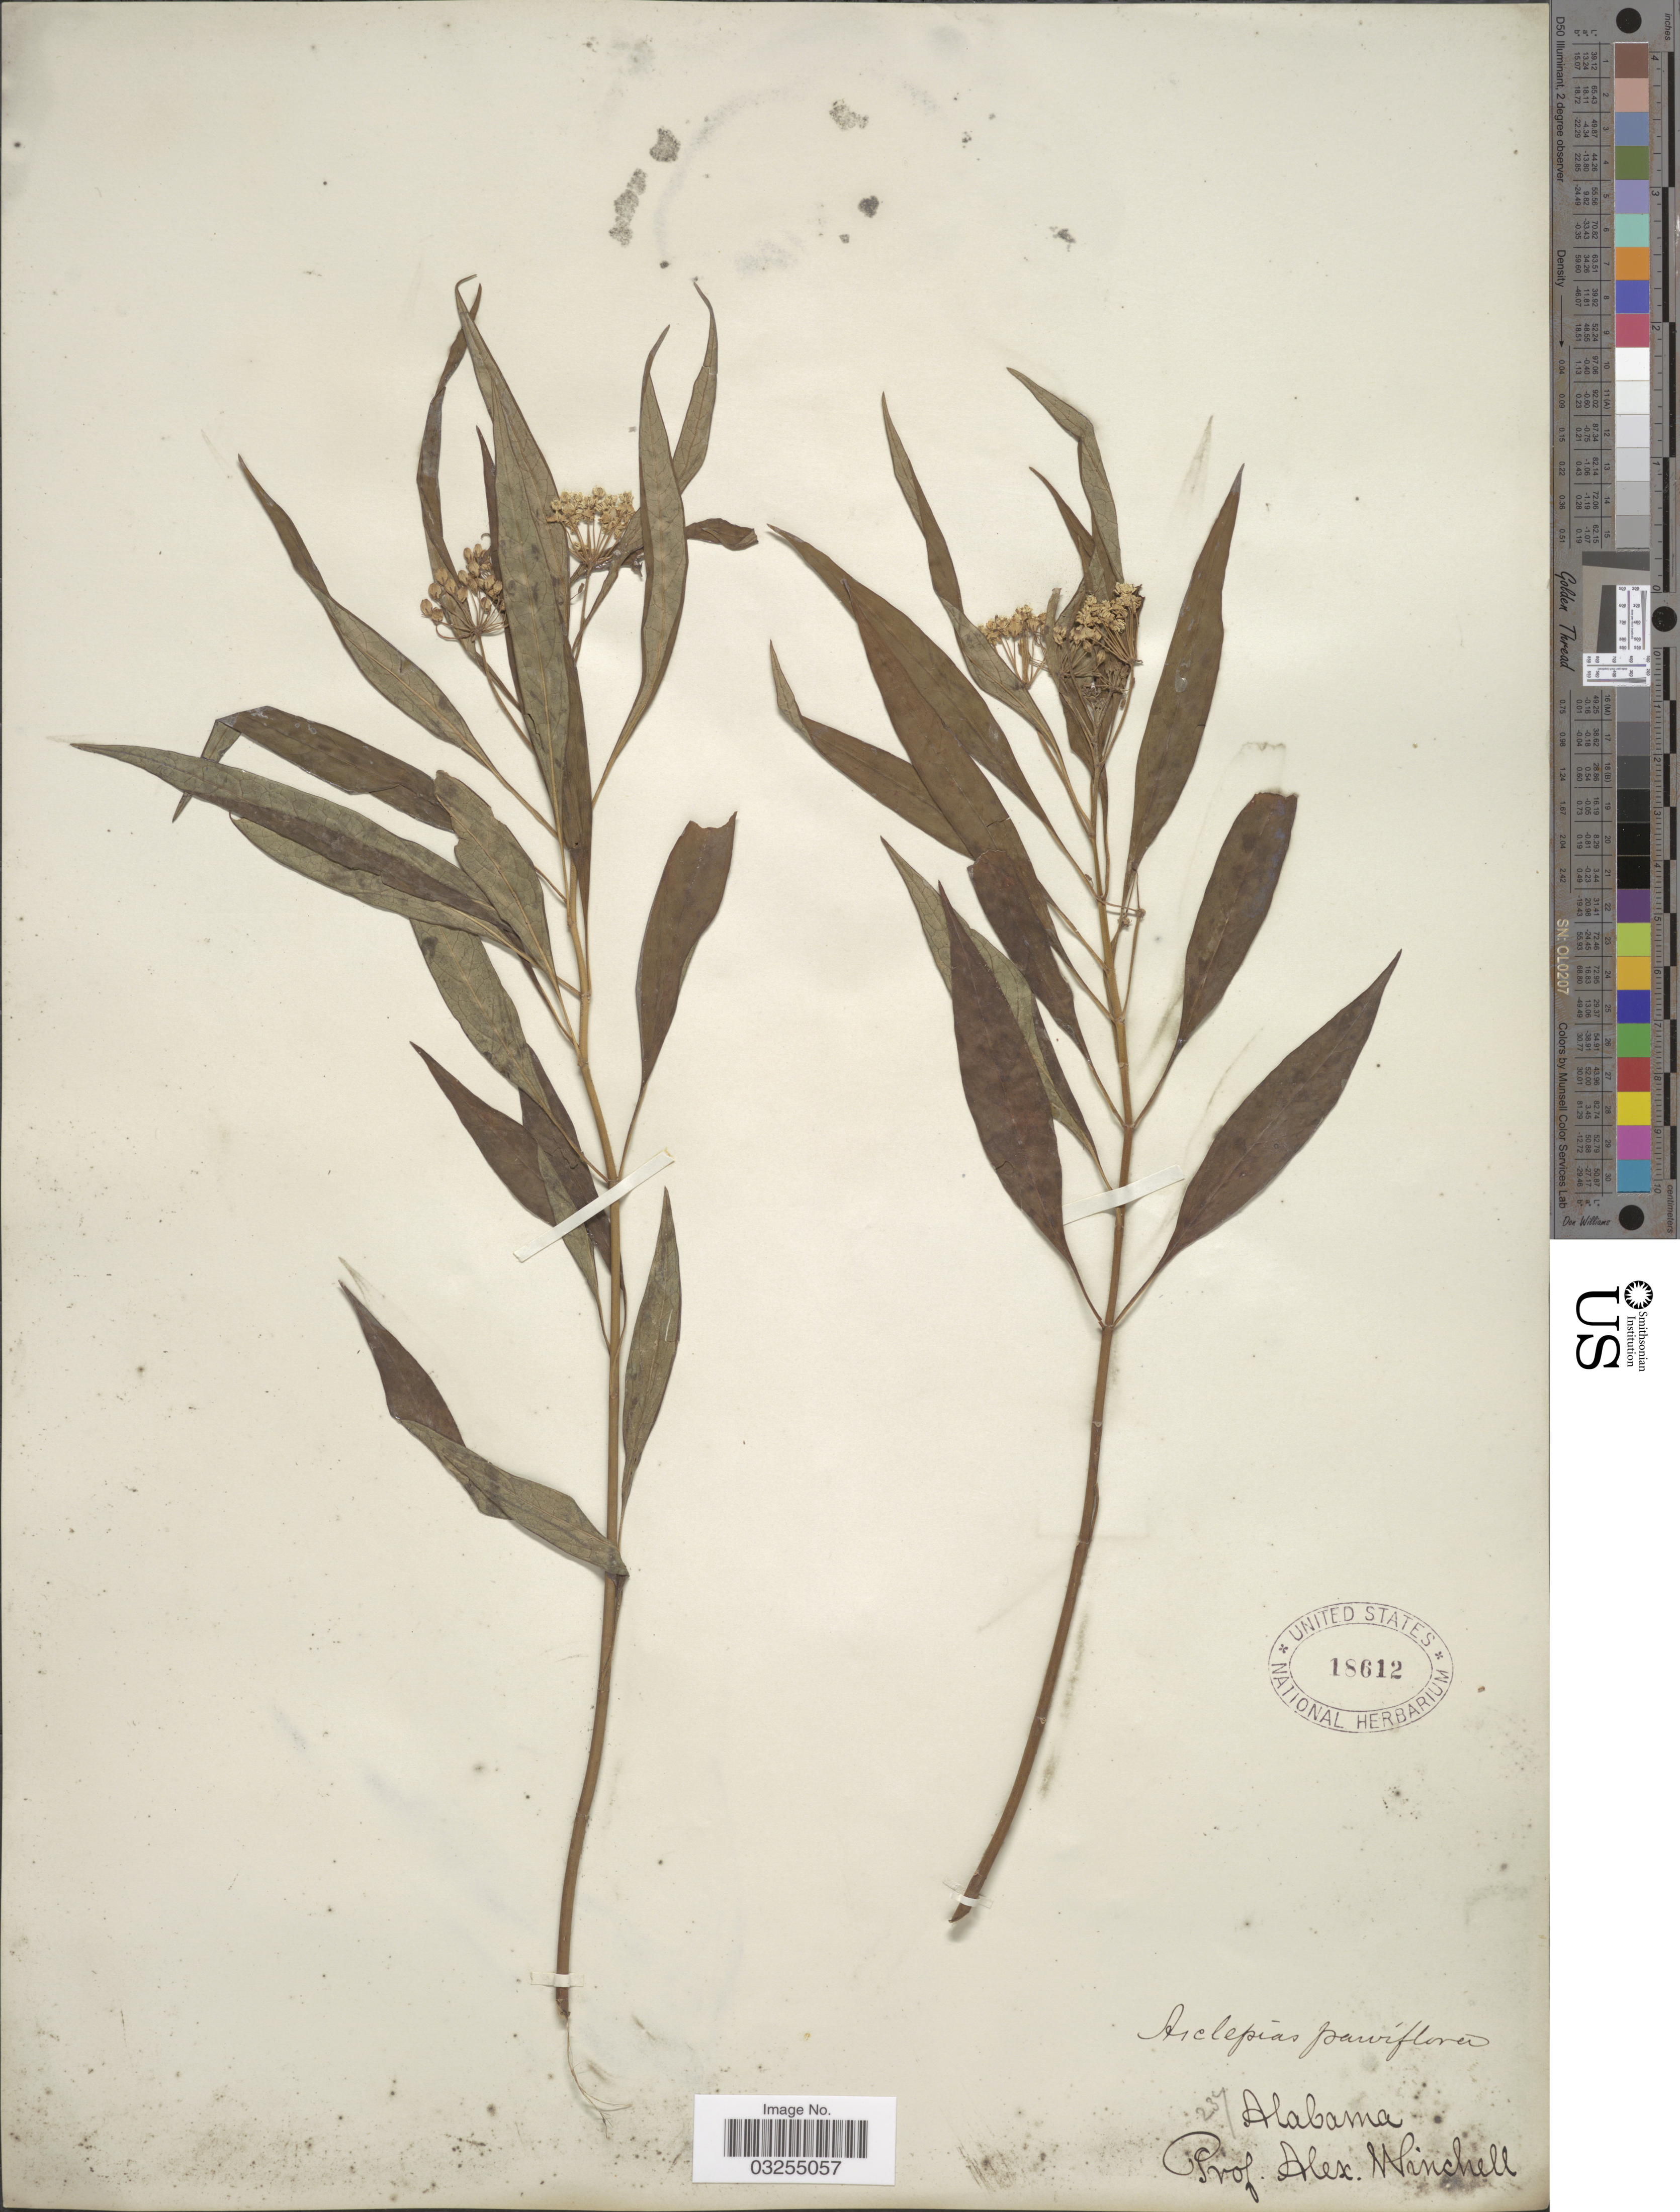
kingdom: Plantae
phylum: Tracheophyta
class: Magnoliopsida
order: Gentianales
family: Apocynaceae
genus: Asclepias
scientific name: Asclepias perennis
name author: Walter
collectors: A. Winchell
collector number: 237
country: United States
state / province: Alabama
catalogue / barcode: US 18612